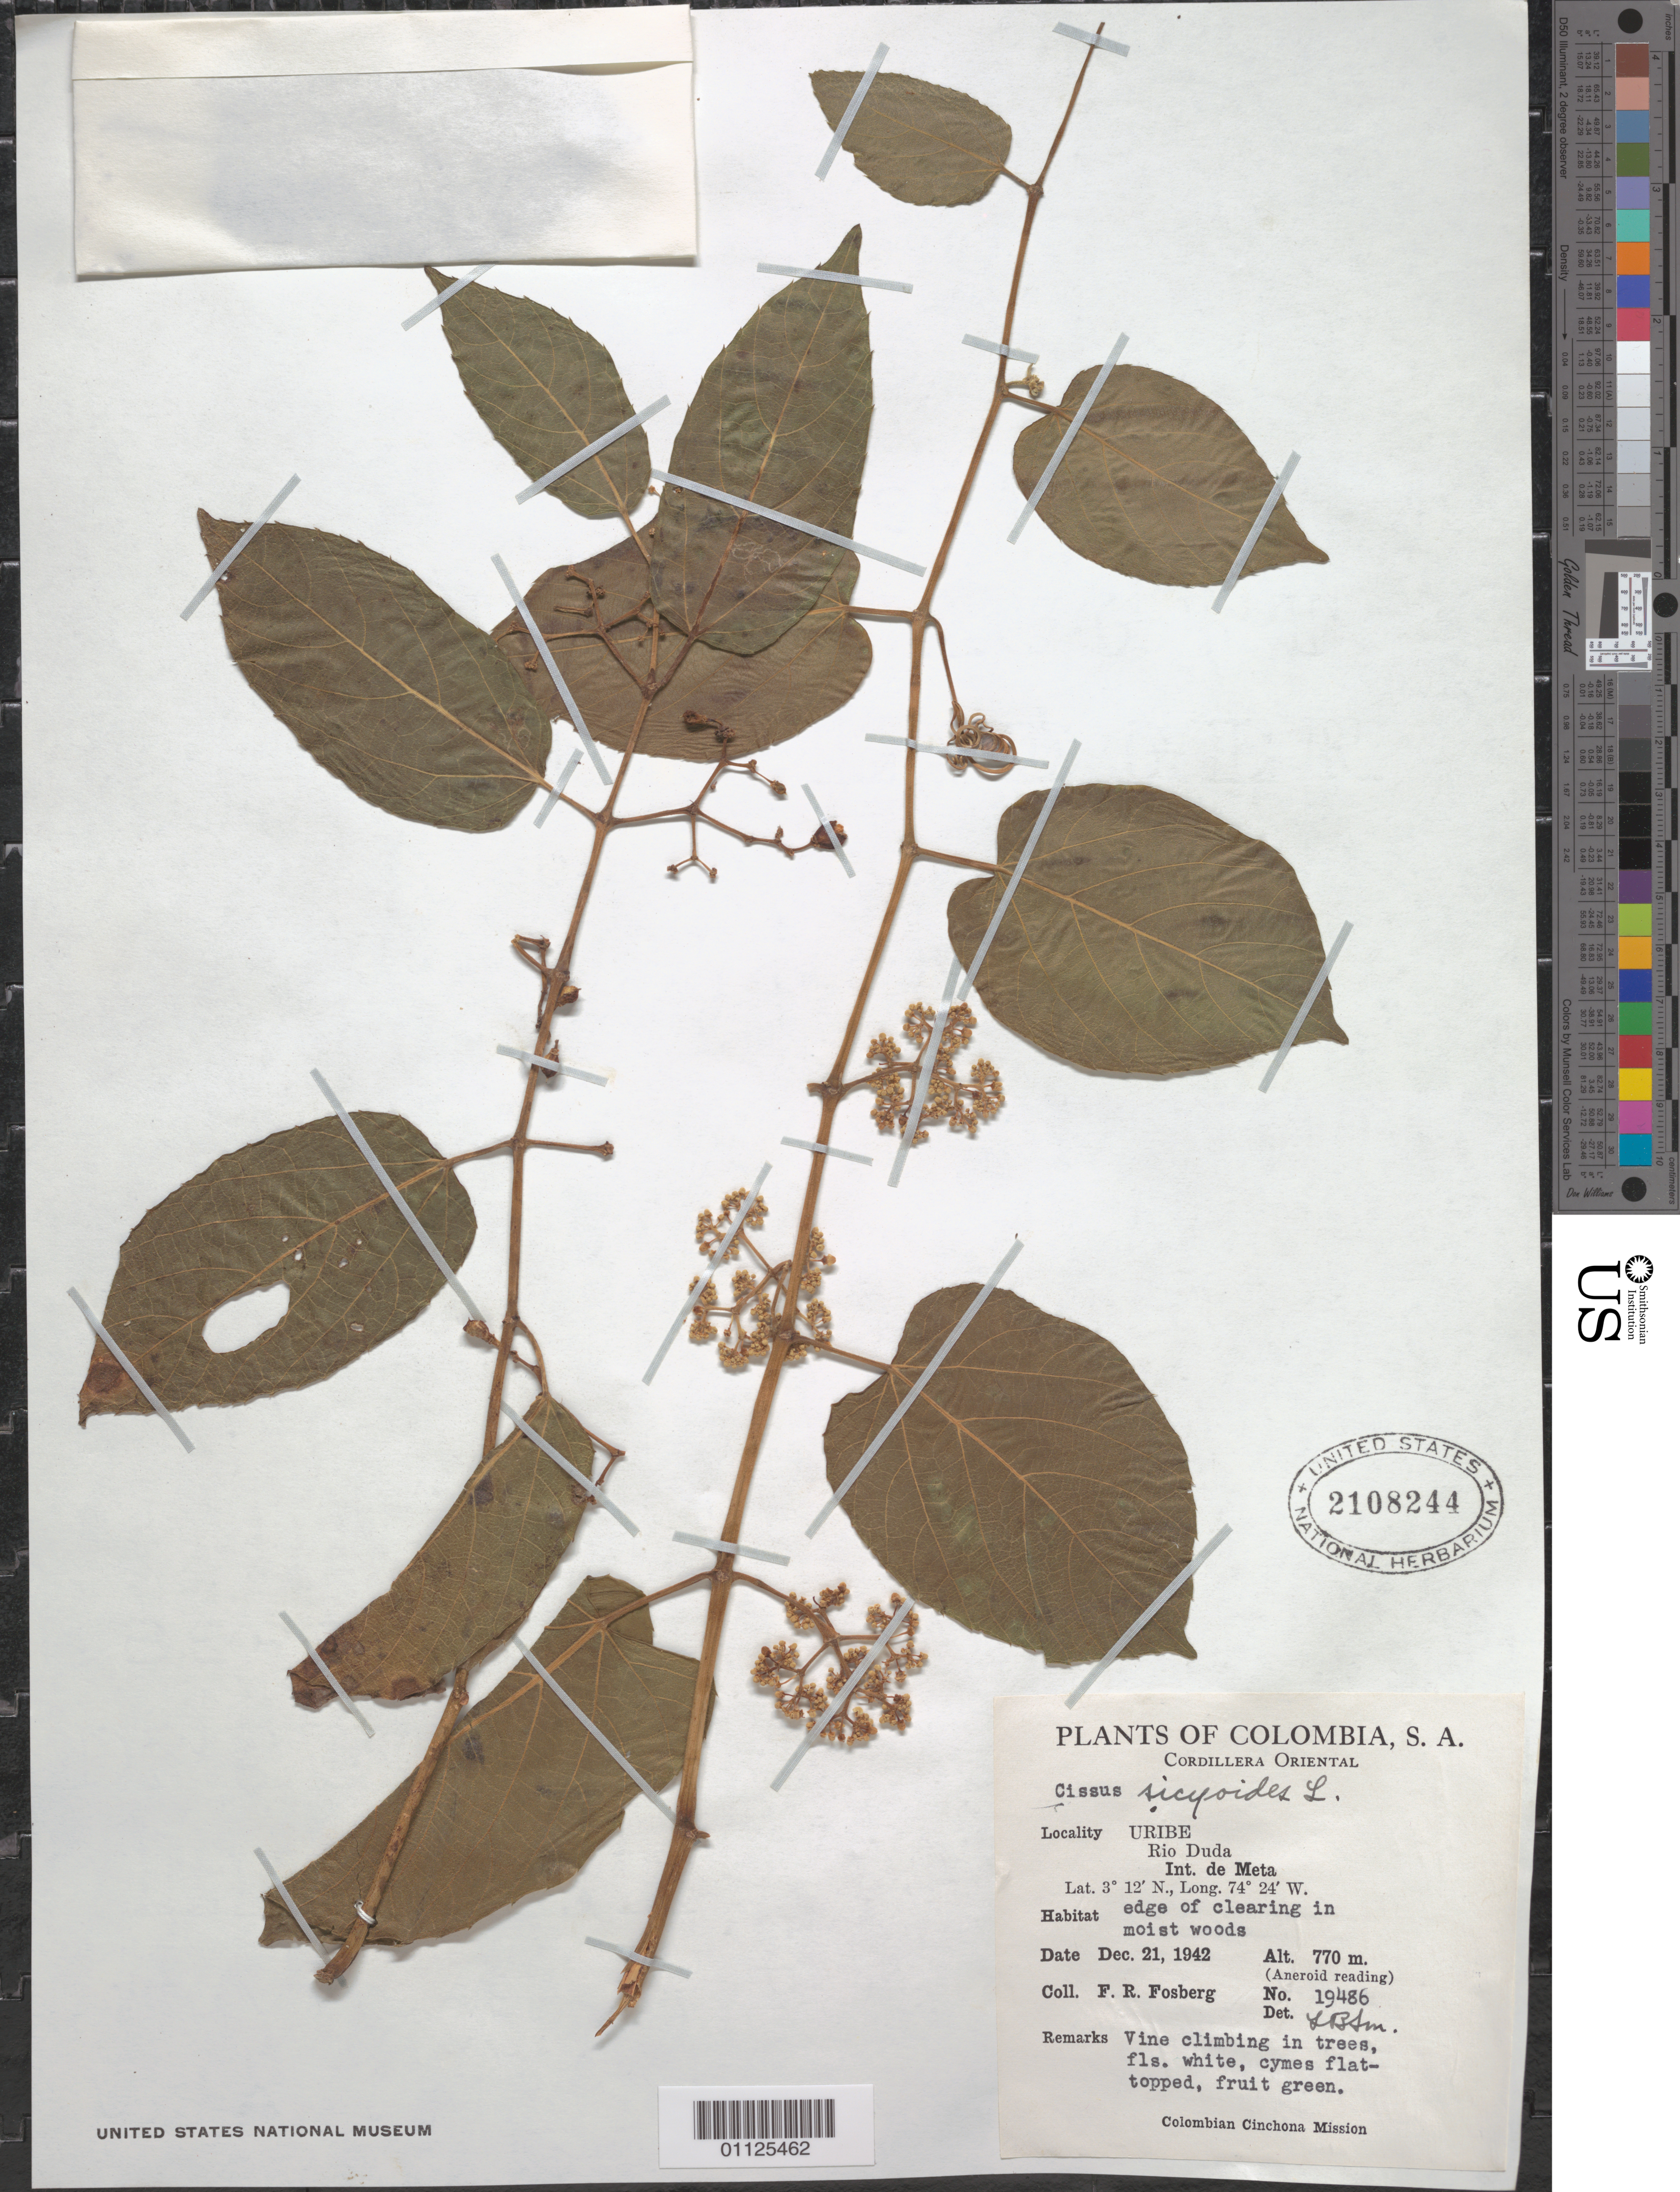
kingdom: Plantae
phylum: Tracheophyta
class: Magnoliopsida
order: Vitales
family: Vitaceae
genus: Cissus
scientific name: Cissus verticillata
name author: (L.) Nicolson & C.E. Jarvis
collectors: F. R. Fosberg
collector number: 19486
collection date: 1942-12-21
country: Colombia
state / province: Meta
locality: Urebe Rio Duda. Int. de Meta.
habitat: Vine climbing in trees.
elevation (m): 770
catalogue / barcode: US 2108244